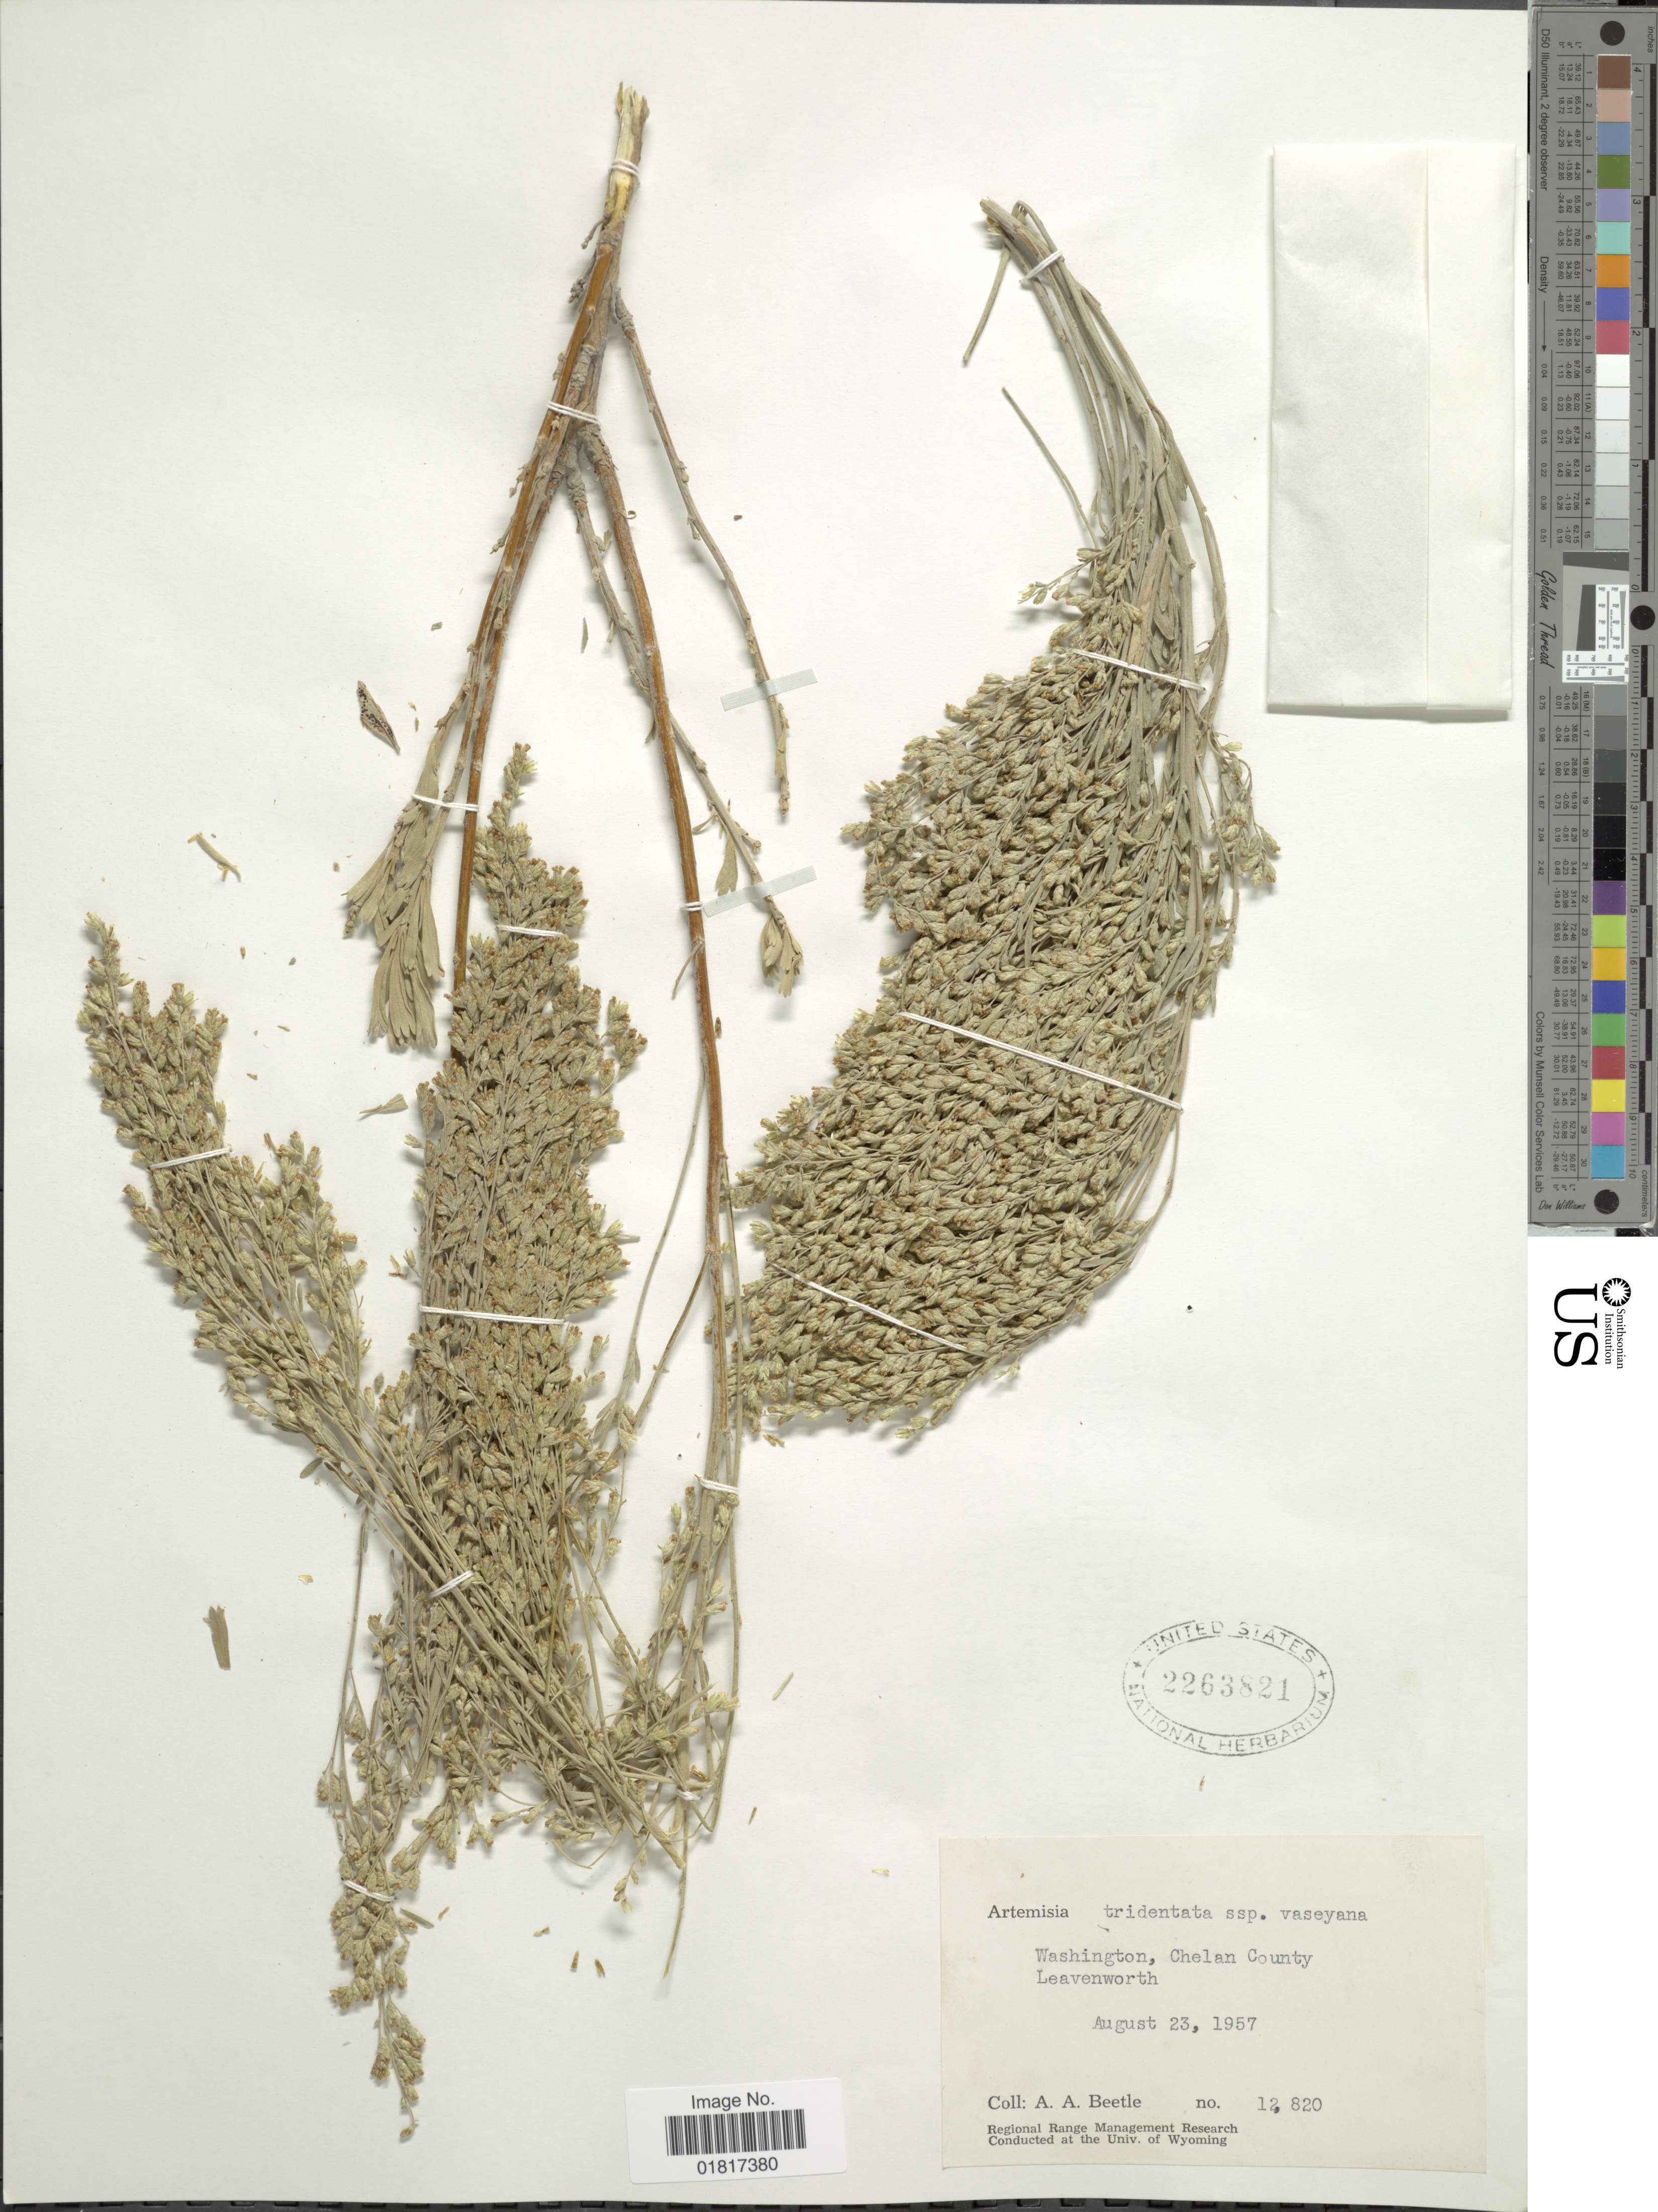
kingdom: Plantae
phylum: Tracheophyta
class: Magnoliopsida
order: Asterales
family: Asteraceae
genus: Artemisia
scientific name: Artemisia vaseyana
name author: Rydb.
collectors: A. A. Beetle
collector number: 12820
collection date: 1957-08-23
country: United States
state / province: Washington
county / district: Chelan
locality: Chelan County, Leavenworth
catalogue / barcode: US 2263821